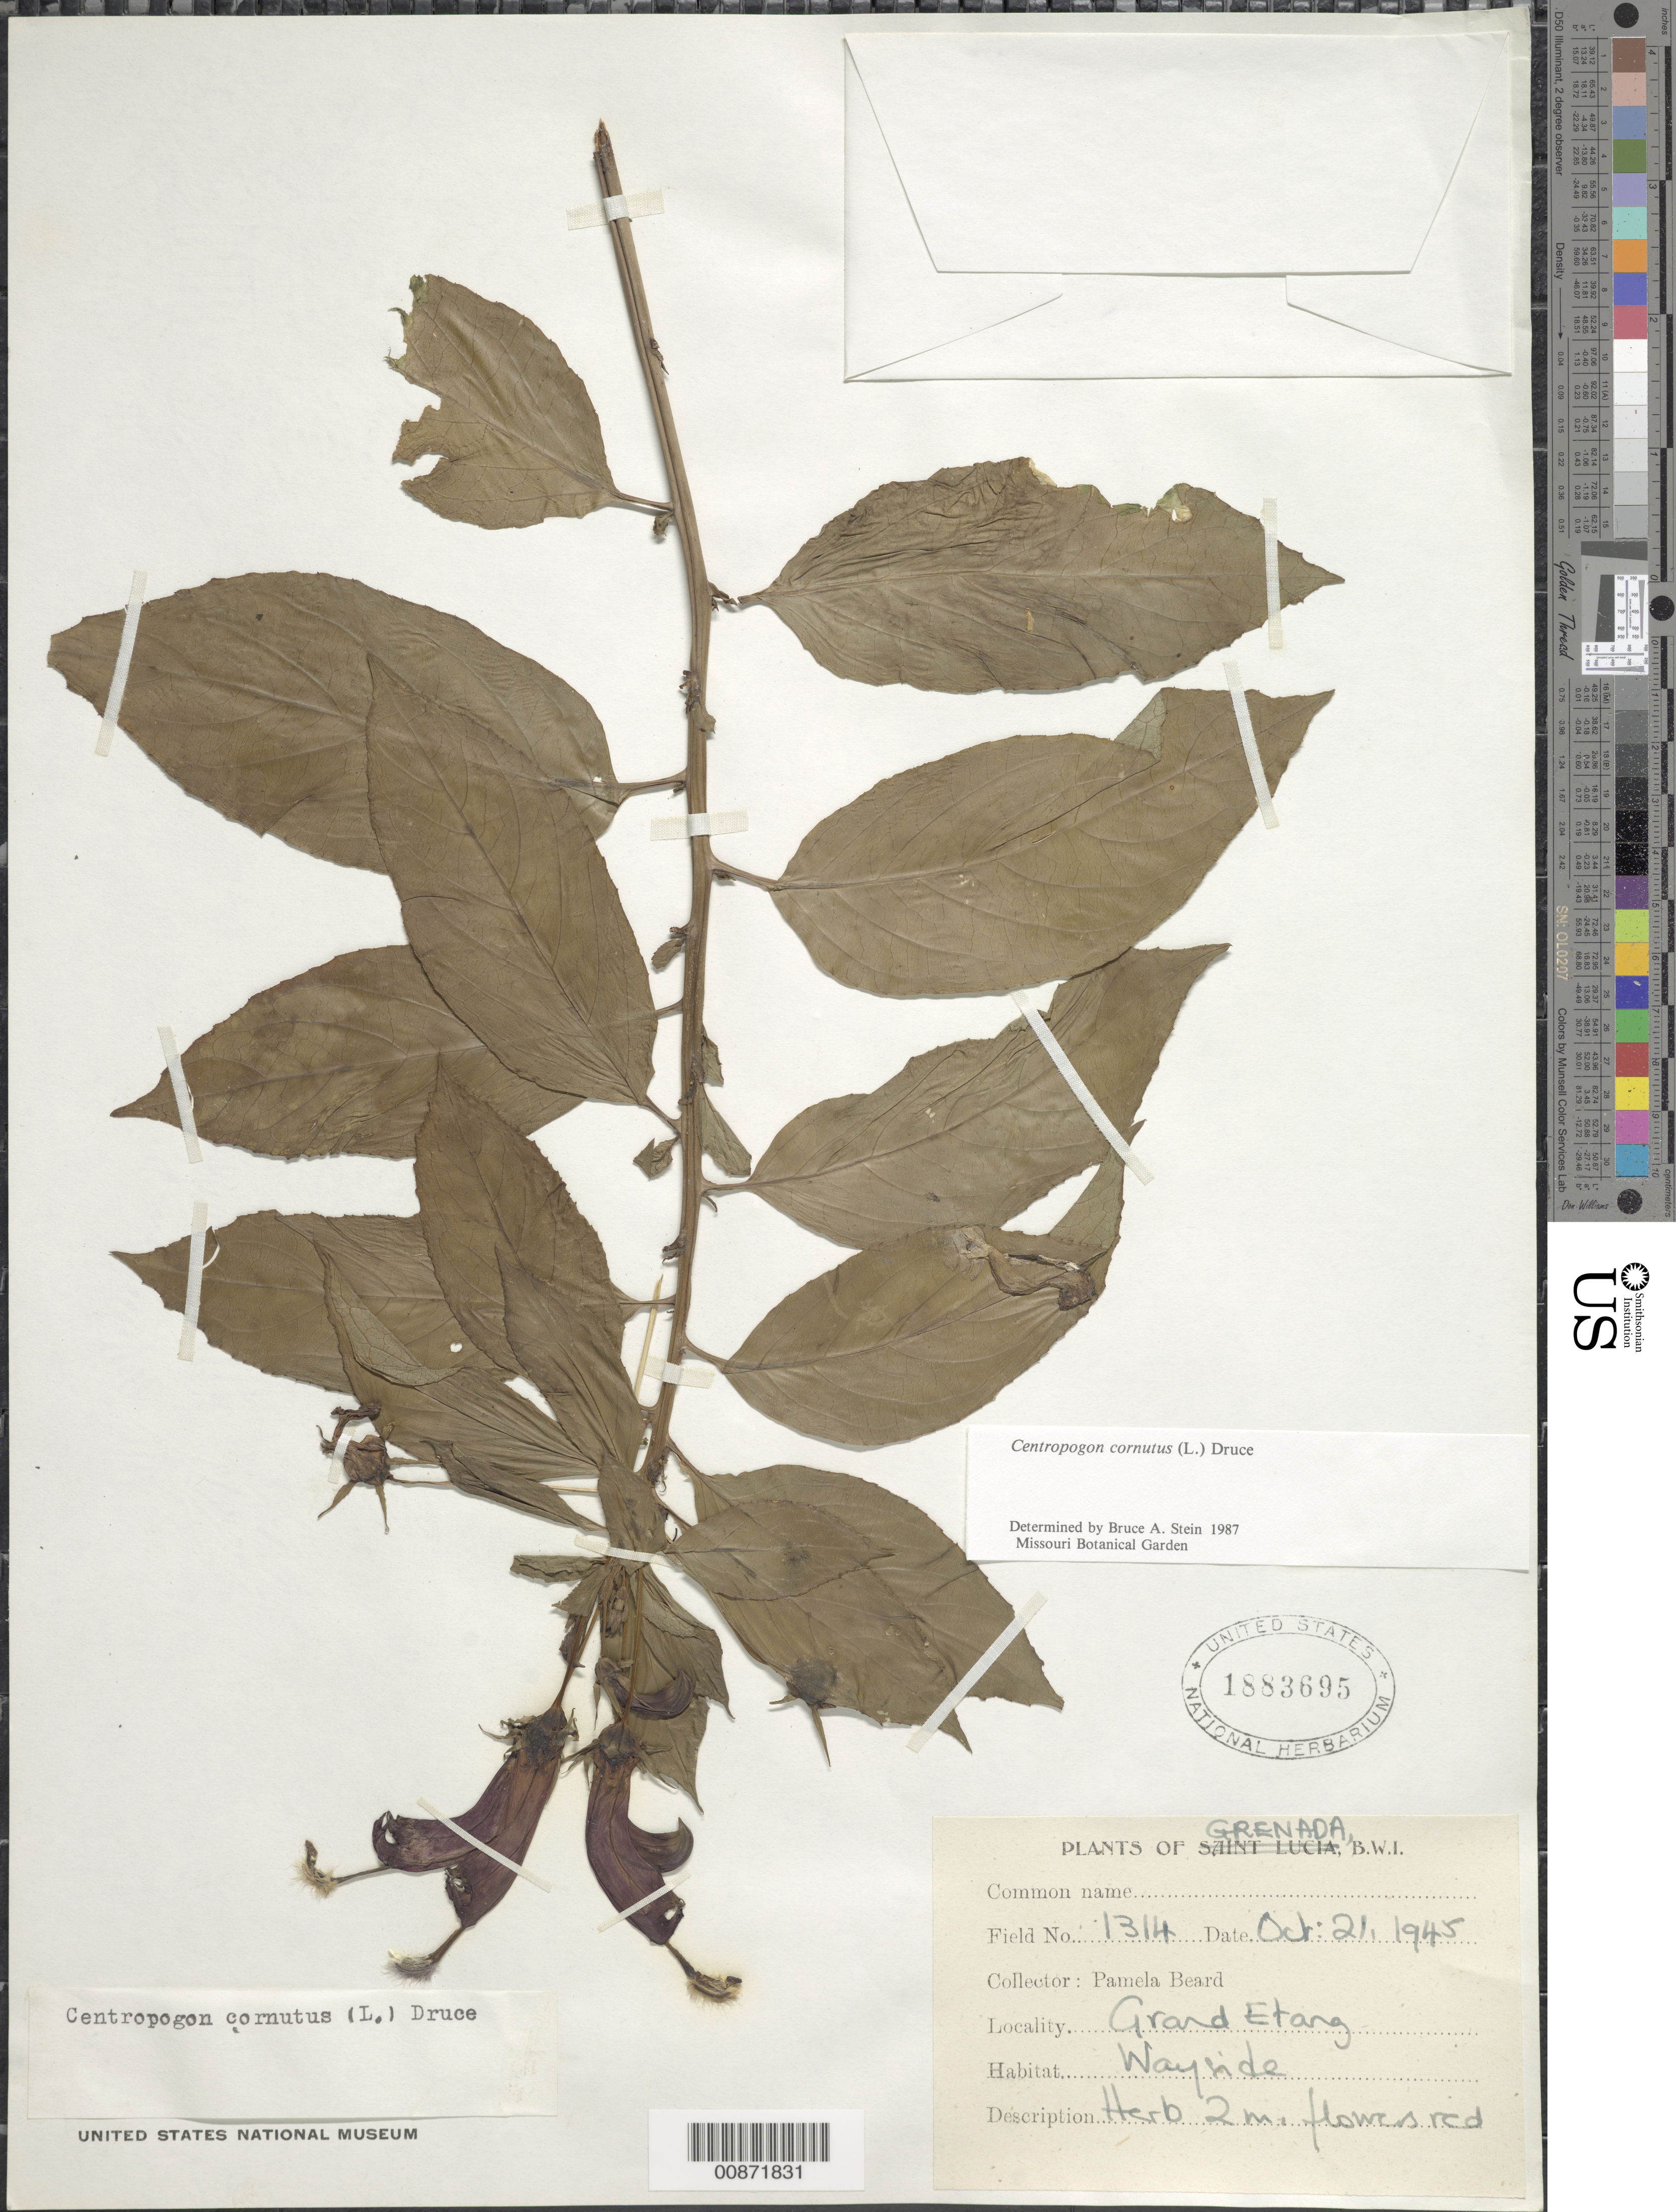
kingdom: Plantae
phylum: Tracheophyta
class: Magnoliopsida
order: Asterales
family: Campanulaceae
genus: Centropogon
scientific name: Centropogon cornutus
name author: (L.) Druce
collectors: P. Beard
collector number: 1314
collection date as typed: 21 0ct 1945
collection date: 1945-10-21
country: Grenada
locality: Grand Etang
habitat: Wayside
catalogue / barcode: US 1883695